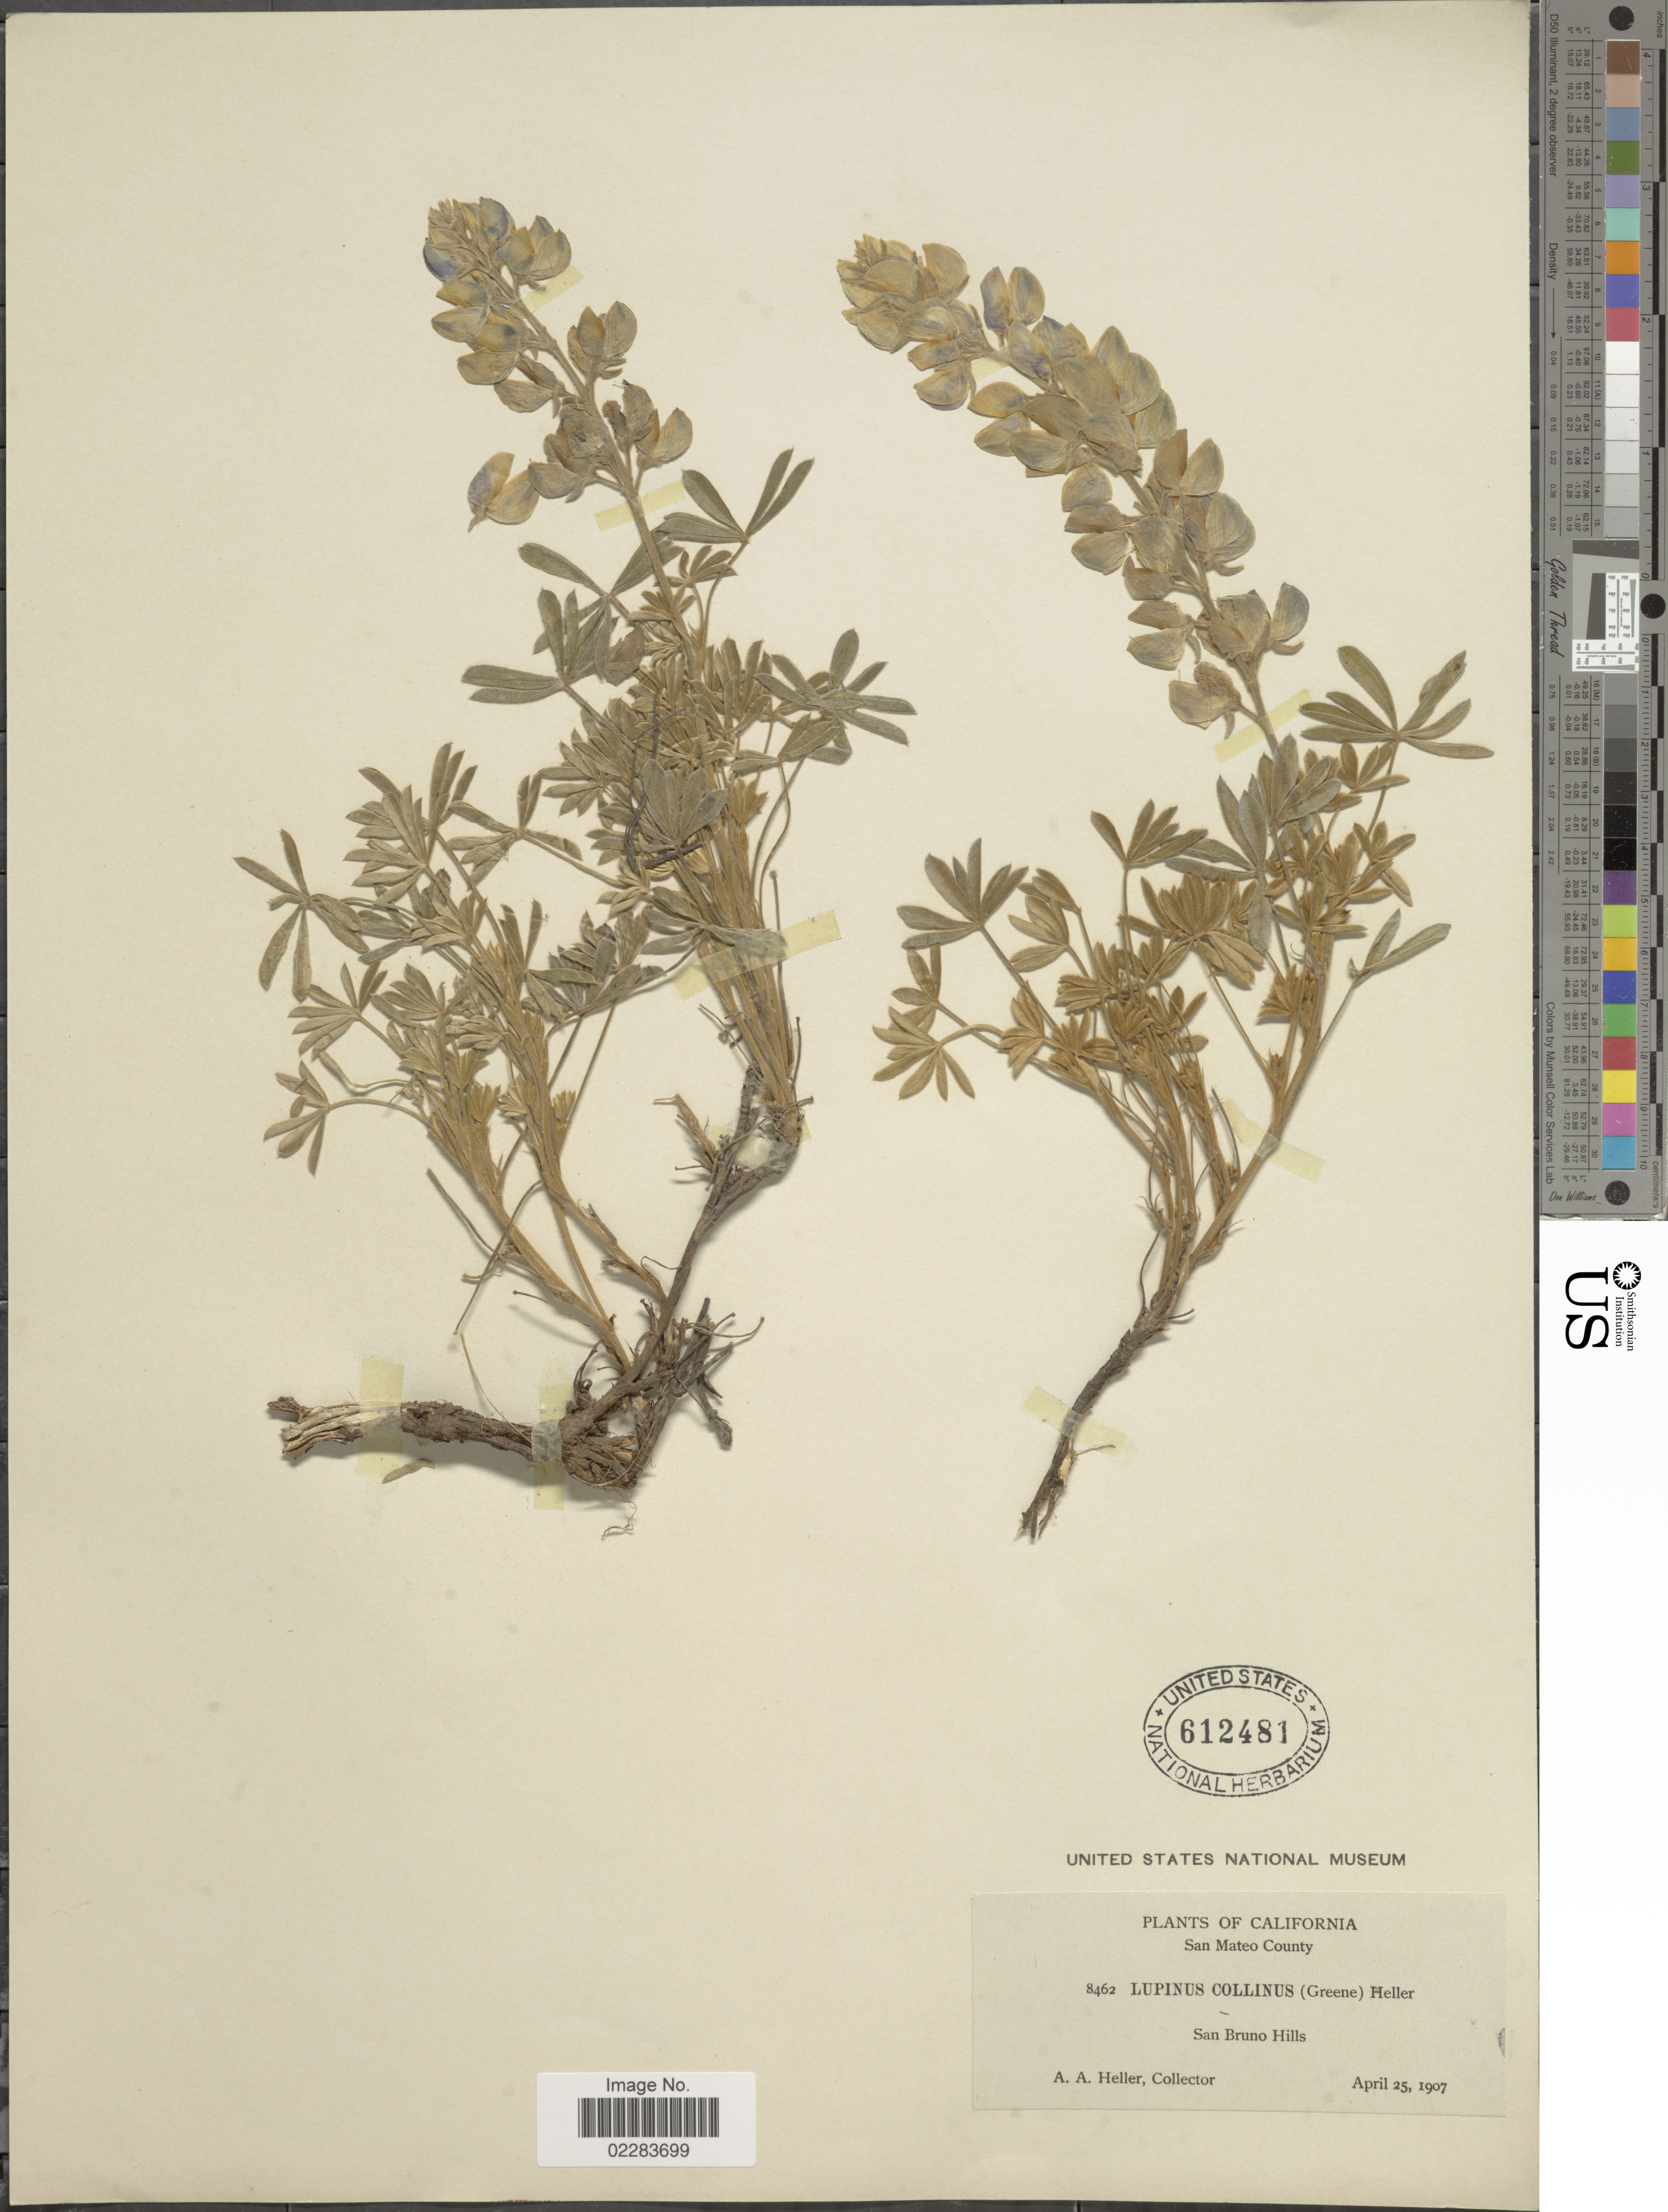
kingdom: Plantae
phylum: Tracheophyta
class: Magnoliopsida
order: Fabales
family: Fabaceae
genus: Lupinus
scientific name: Lupinus albifrons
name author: Benth.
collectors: A. A. Heller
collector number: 8462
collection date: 1907-04-25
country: United States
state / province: California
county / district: San Mateo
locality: San Mateo County. San Bruno Hills.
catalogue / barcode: US 612481